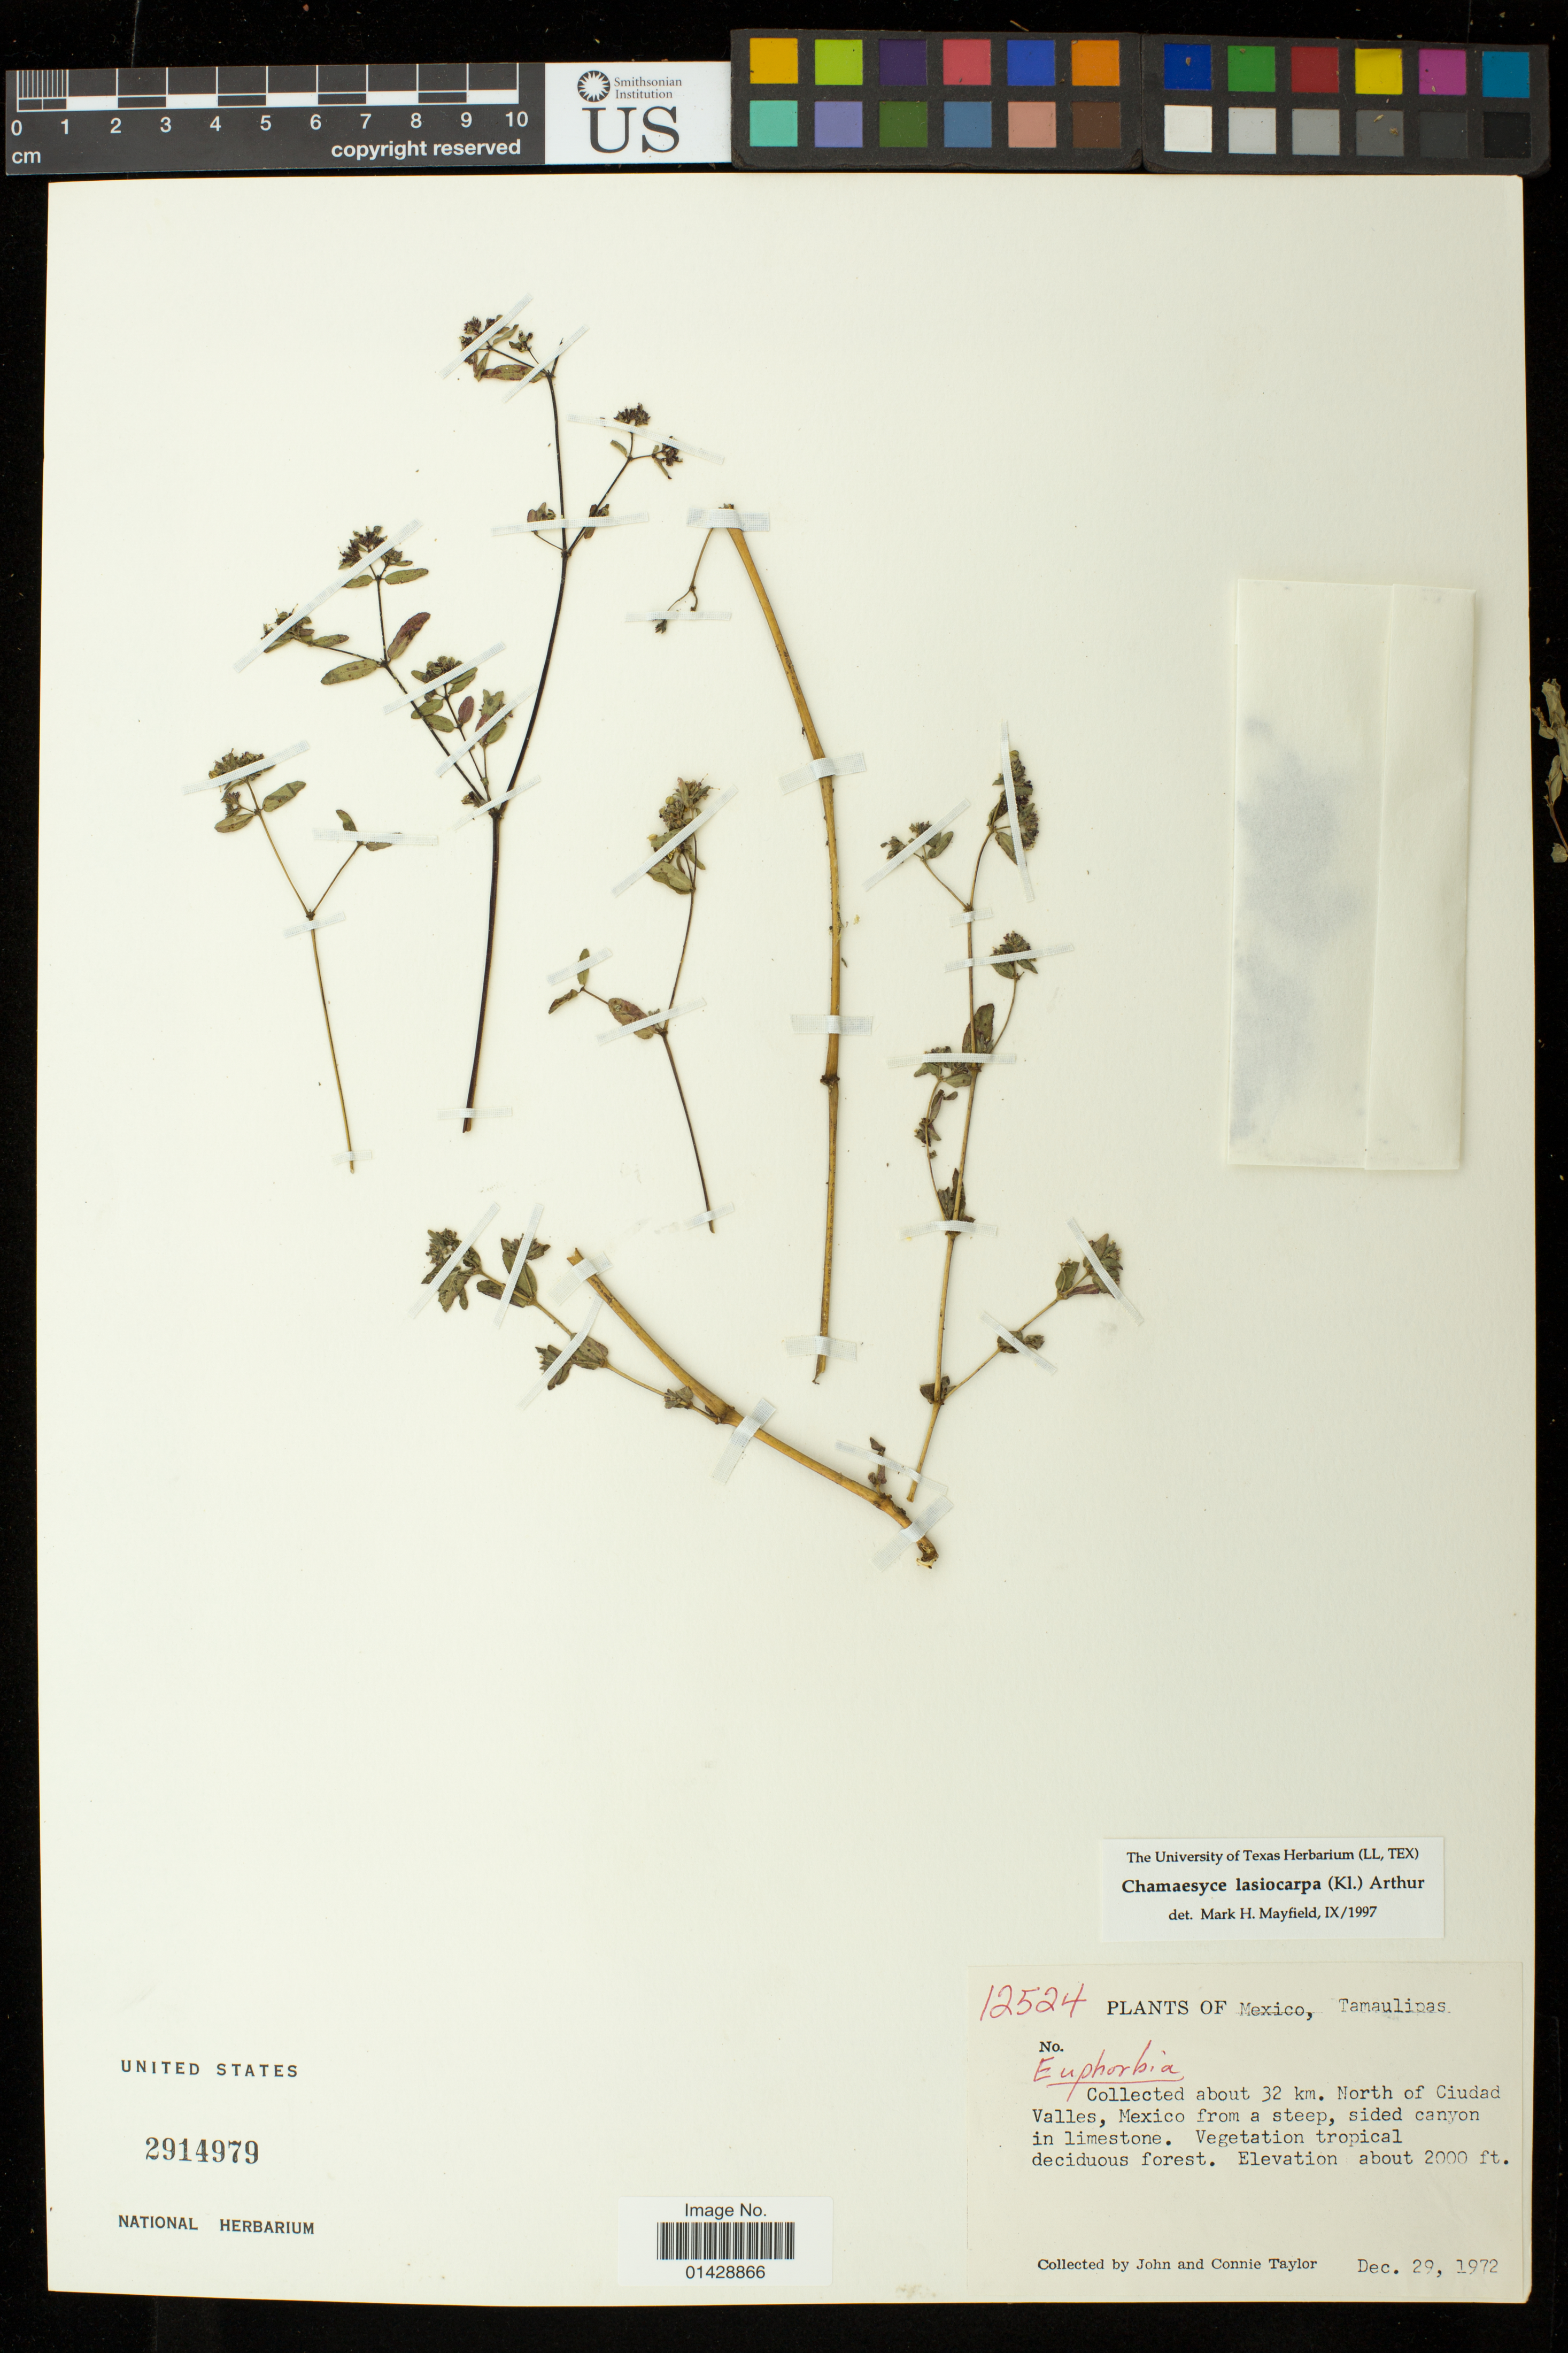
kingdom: Plantae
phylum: Tracheophyta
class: Magnoliopsida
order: Malpighiales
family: Euphorbiaceae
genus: Euphorbia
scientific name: Euphorbia lasiocarpa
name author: Klotzsch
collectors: J. Taylor & C. Taylor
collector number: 12524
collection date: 1972-12-29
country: Mexico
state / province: Tamaulipas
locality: About 32 km. North of Ciudad Valles.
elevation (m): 610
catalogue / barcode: US 2914979